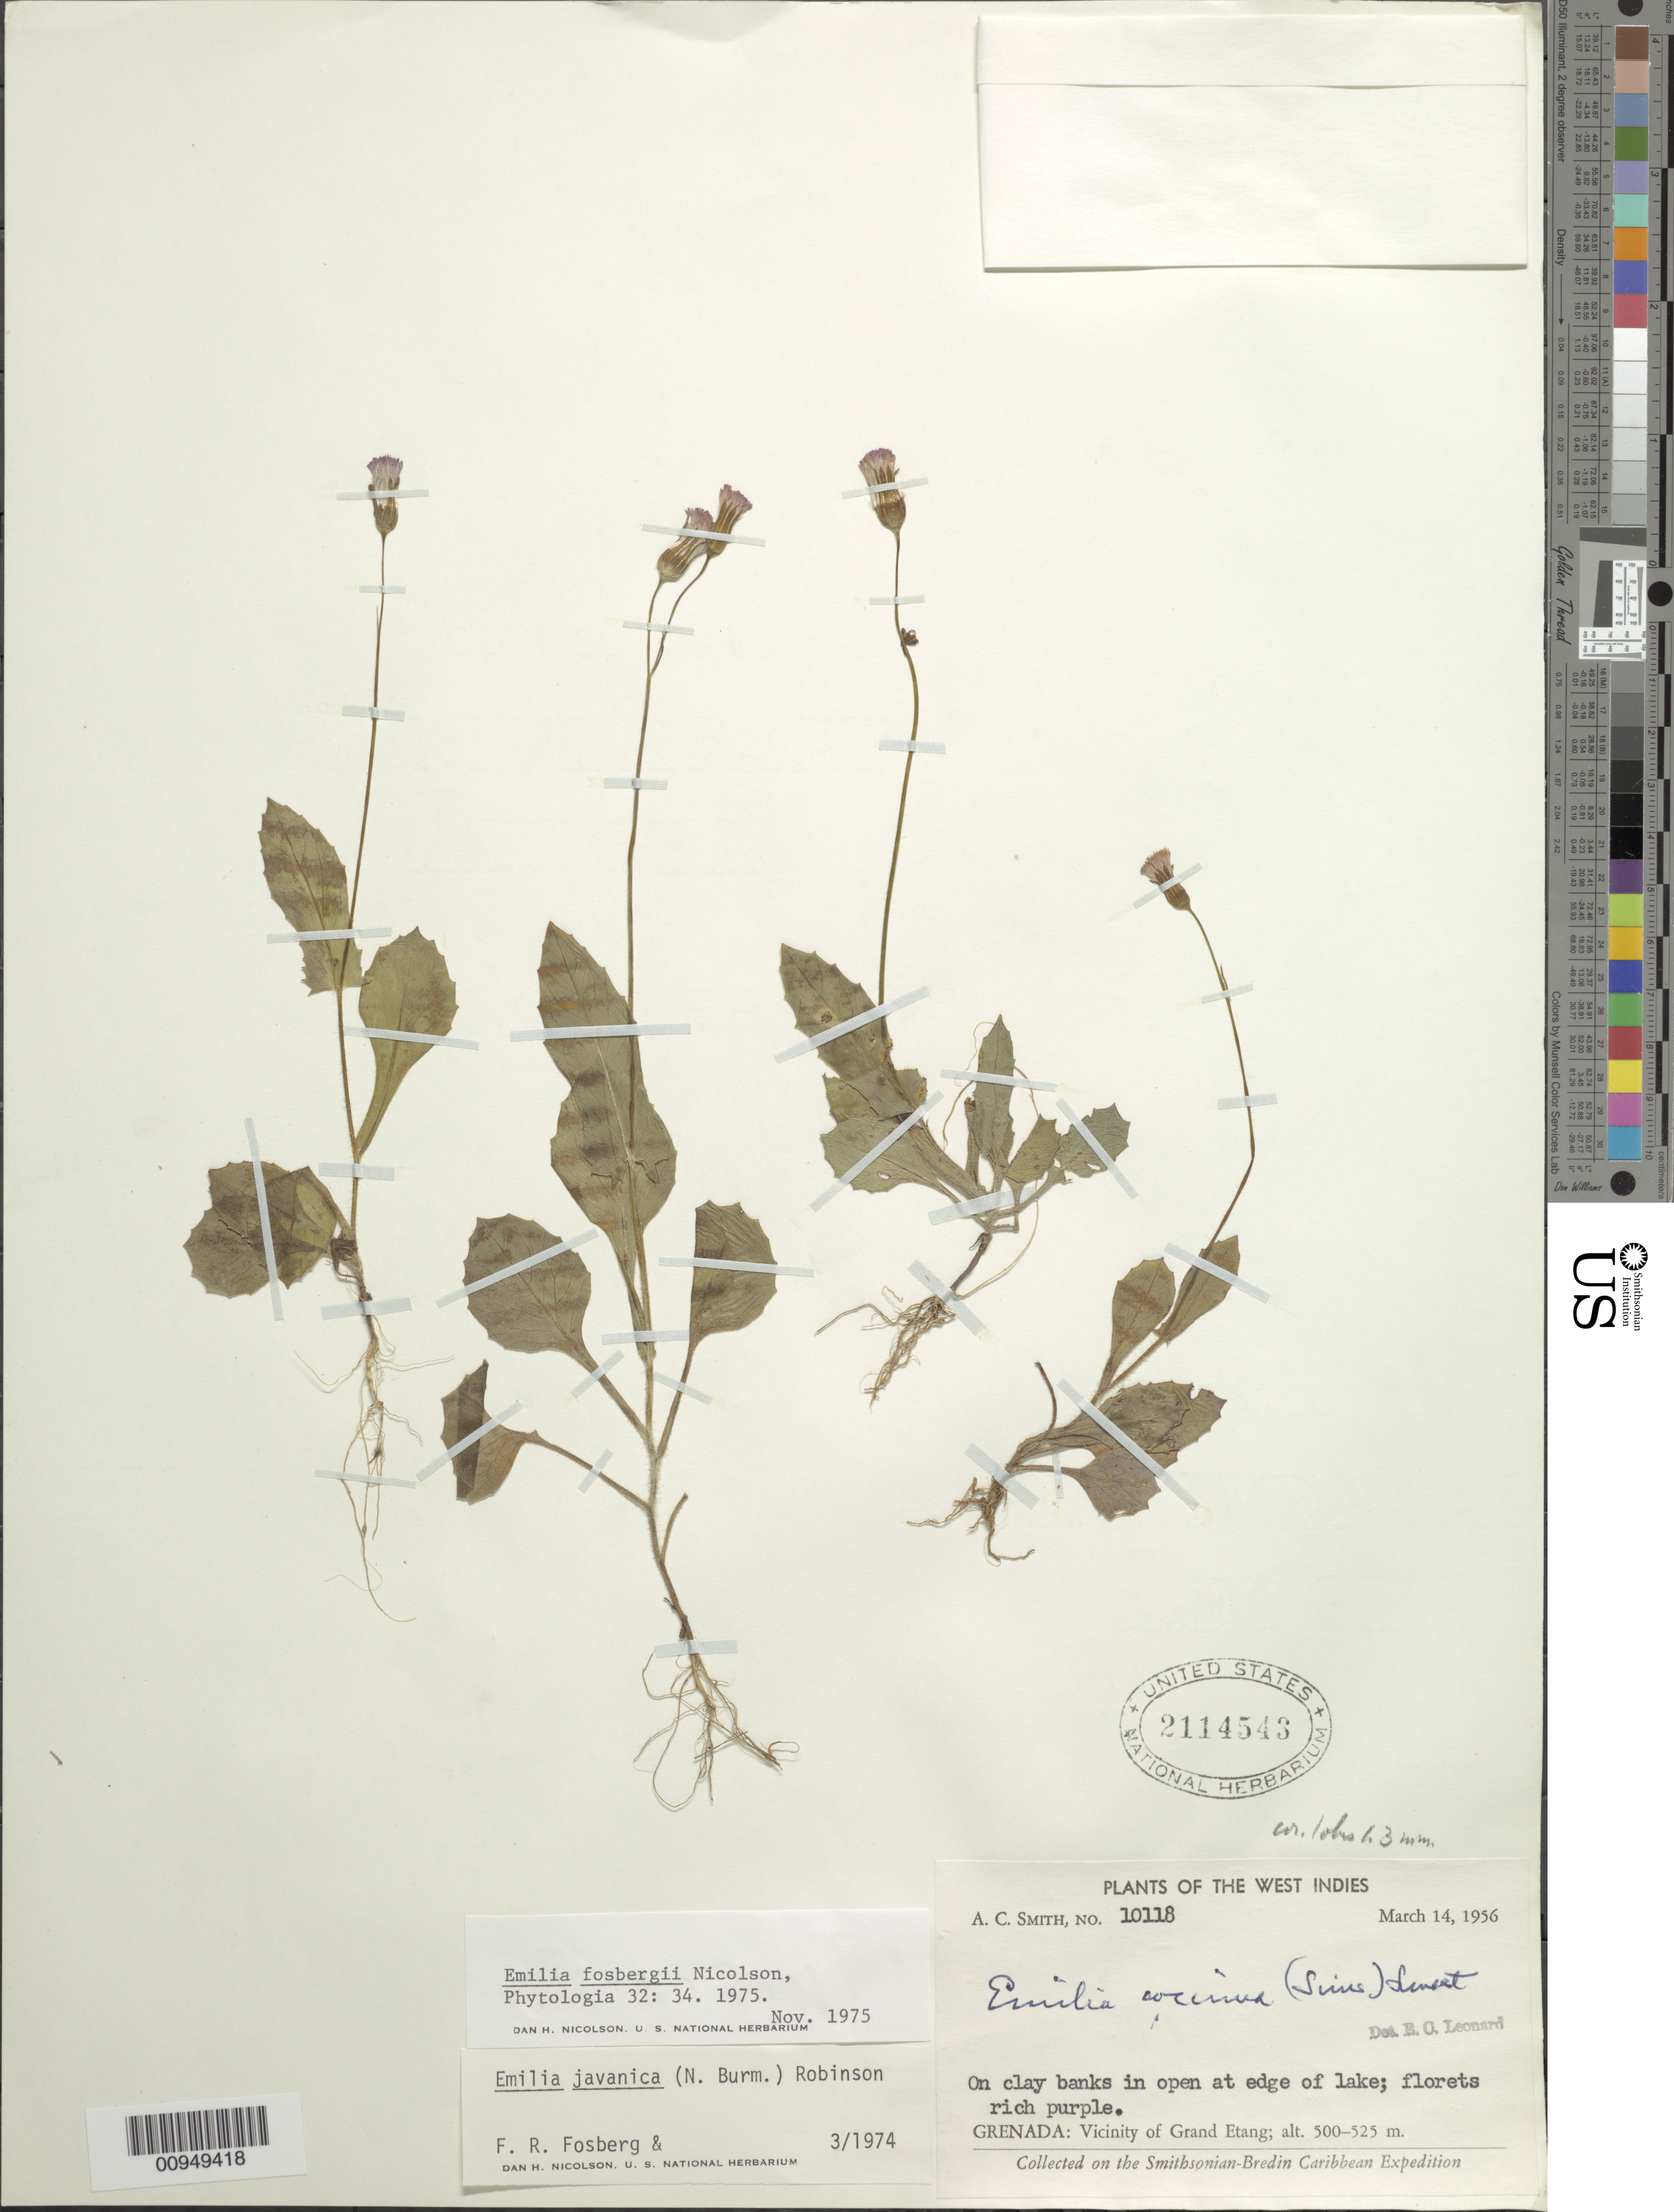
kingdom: Plantae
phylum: Tracheophyta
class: Magnoliopsida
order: Asterales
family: Asteraceae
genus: Emilia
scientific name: Emilia fosbergii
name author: Nicolson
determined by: Nicolson, Dan H.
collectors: A. C. Smith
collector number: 10118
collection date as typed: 14 Mar 1956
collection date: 1956-03-14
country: Grenada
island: Grenada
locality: Vicinity of Grand Etang, banks in open edge of lake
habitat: On clay banks in open edge of lake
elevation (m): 500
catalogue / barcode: US 2114543